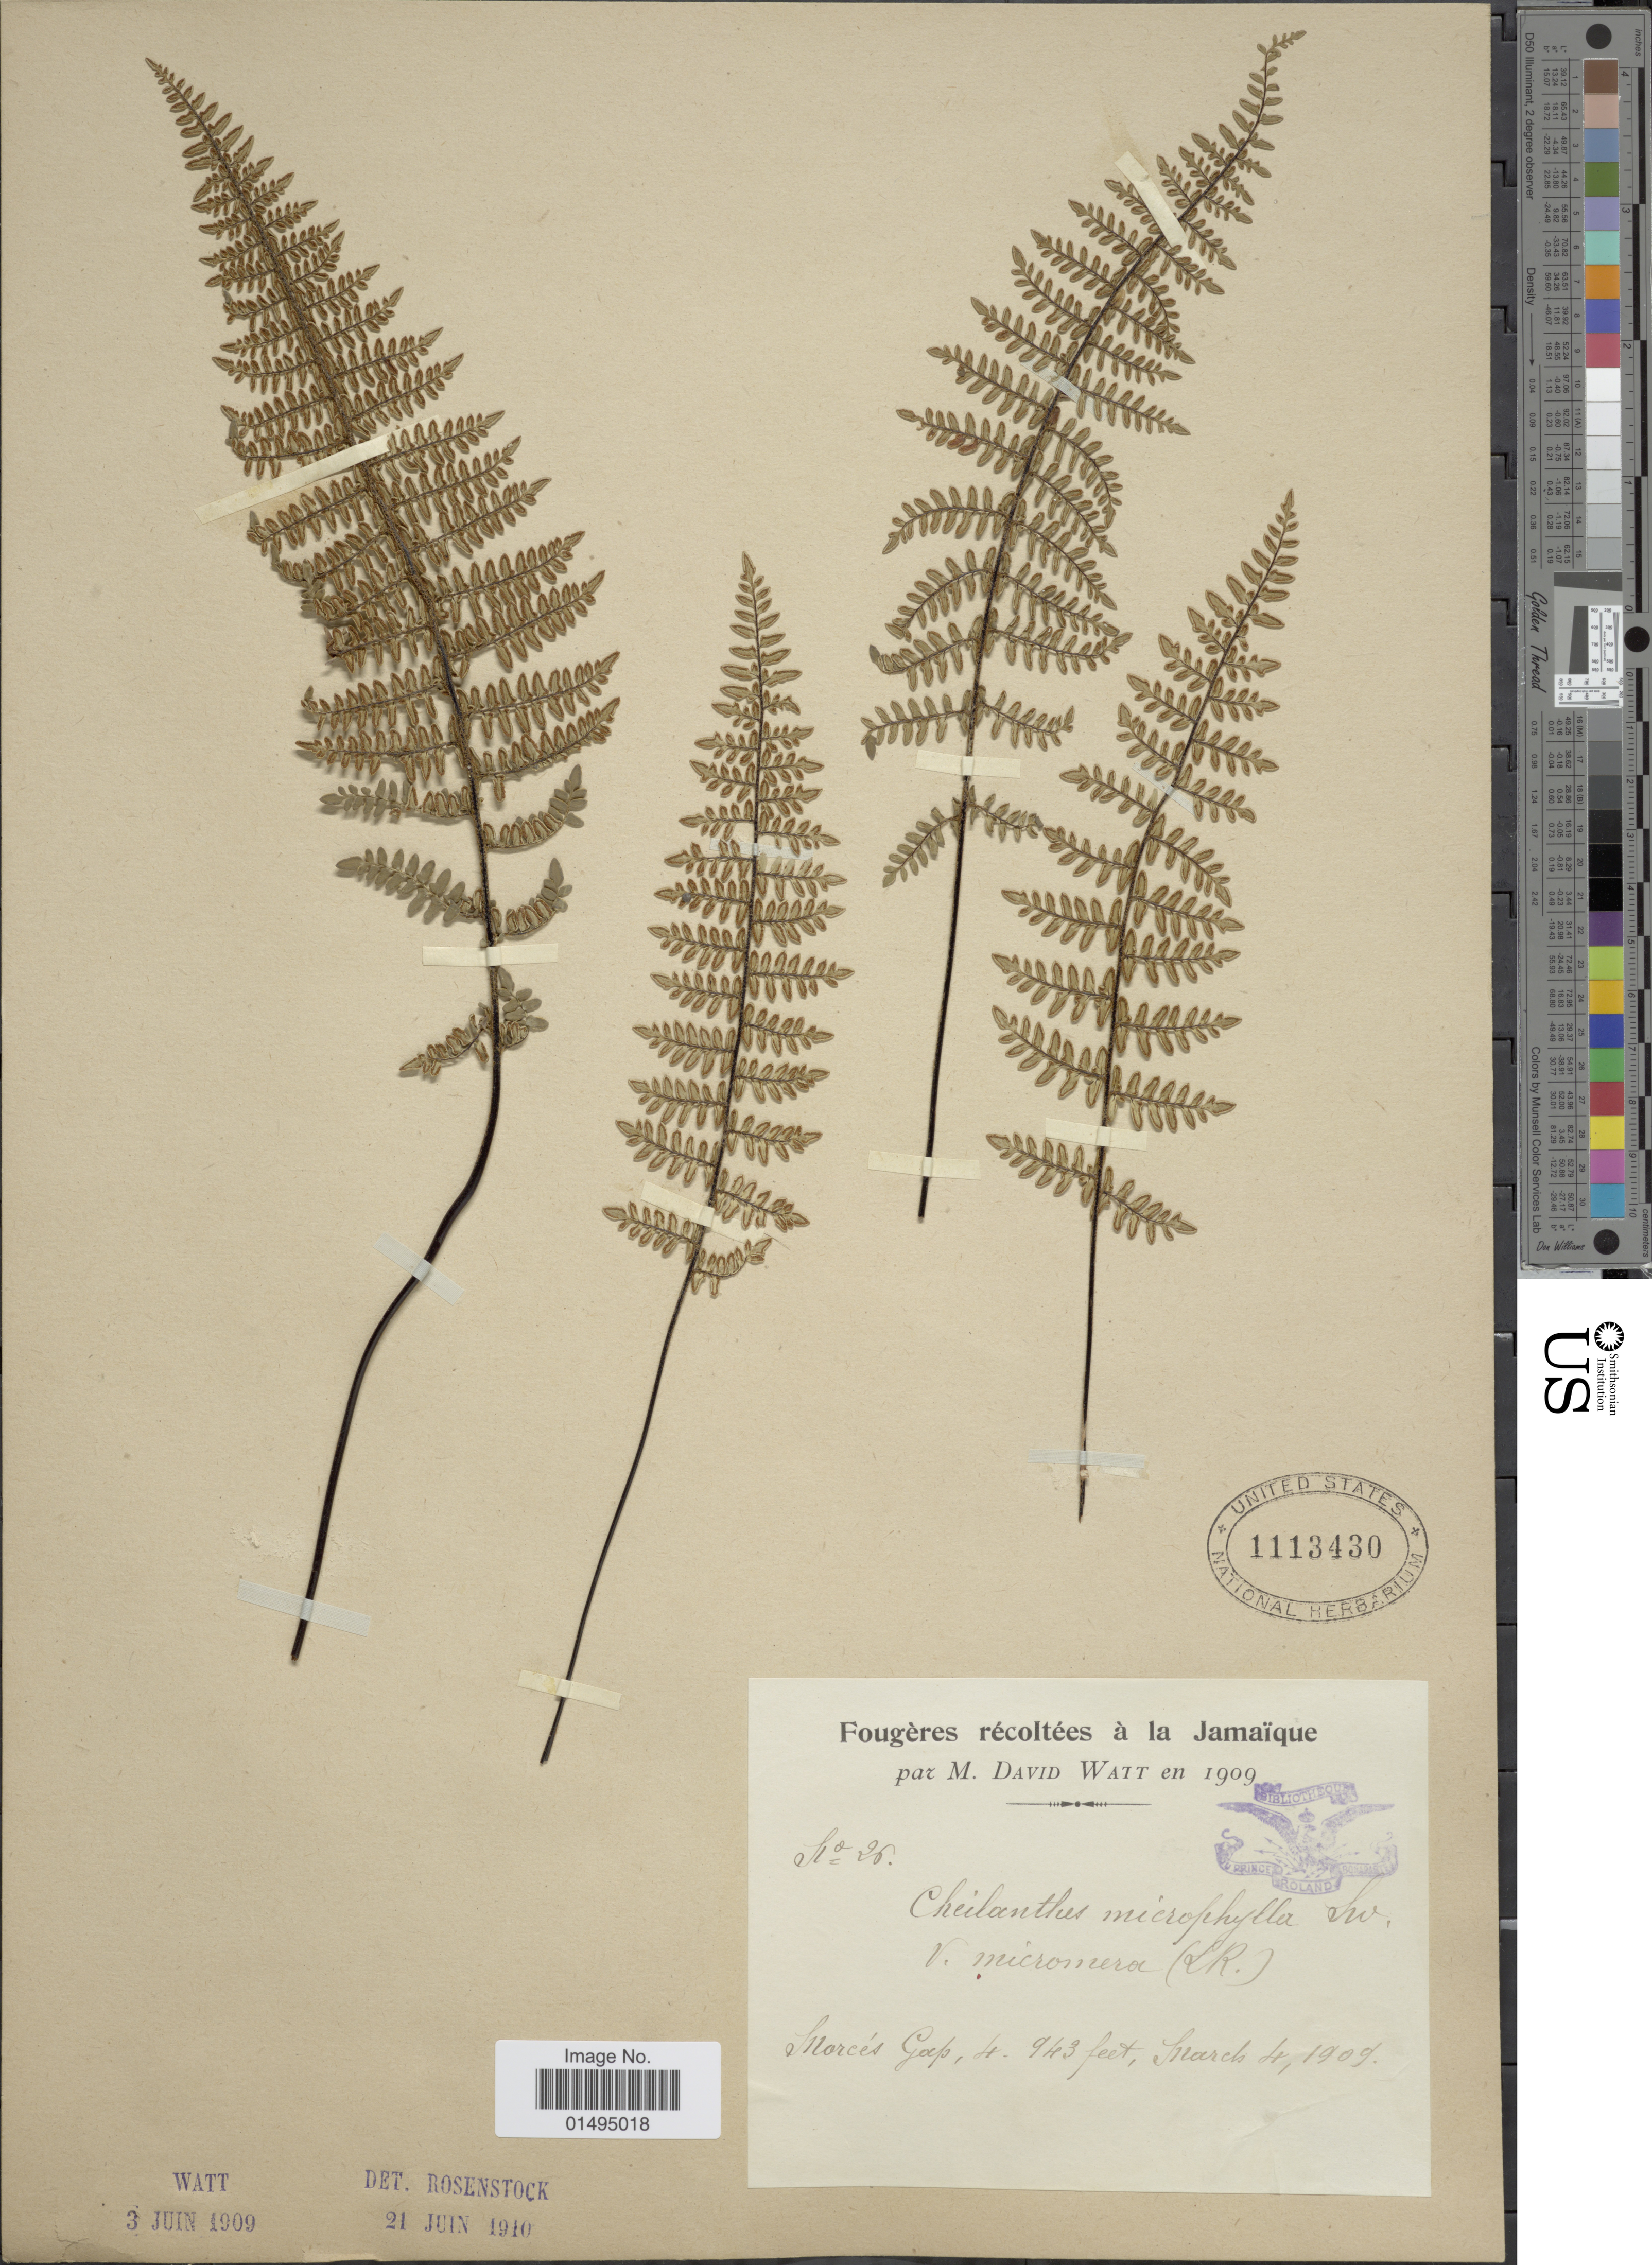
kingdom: Plantae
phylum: Tracheophyta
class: Polypodiopsida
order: Polypodiales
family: Pteridaceae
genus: Myriopteris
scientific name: Myriopteris notholaenoides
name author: (Desv.) Grusz & Windham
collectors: M. Watt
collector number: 26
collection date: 1909-03-04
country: Jamaica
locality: Jamaica, Morces Gap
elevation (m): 287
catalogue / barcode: US 1113430